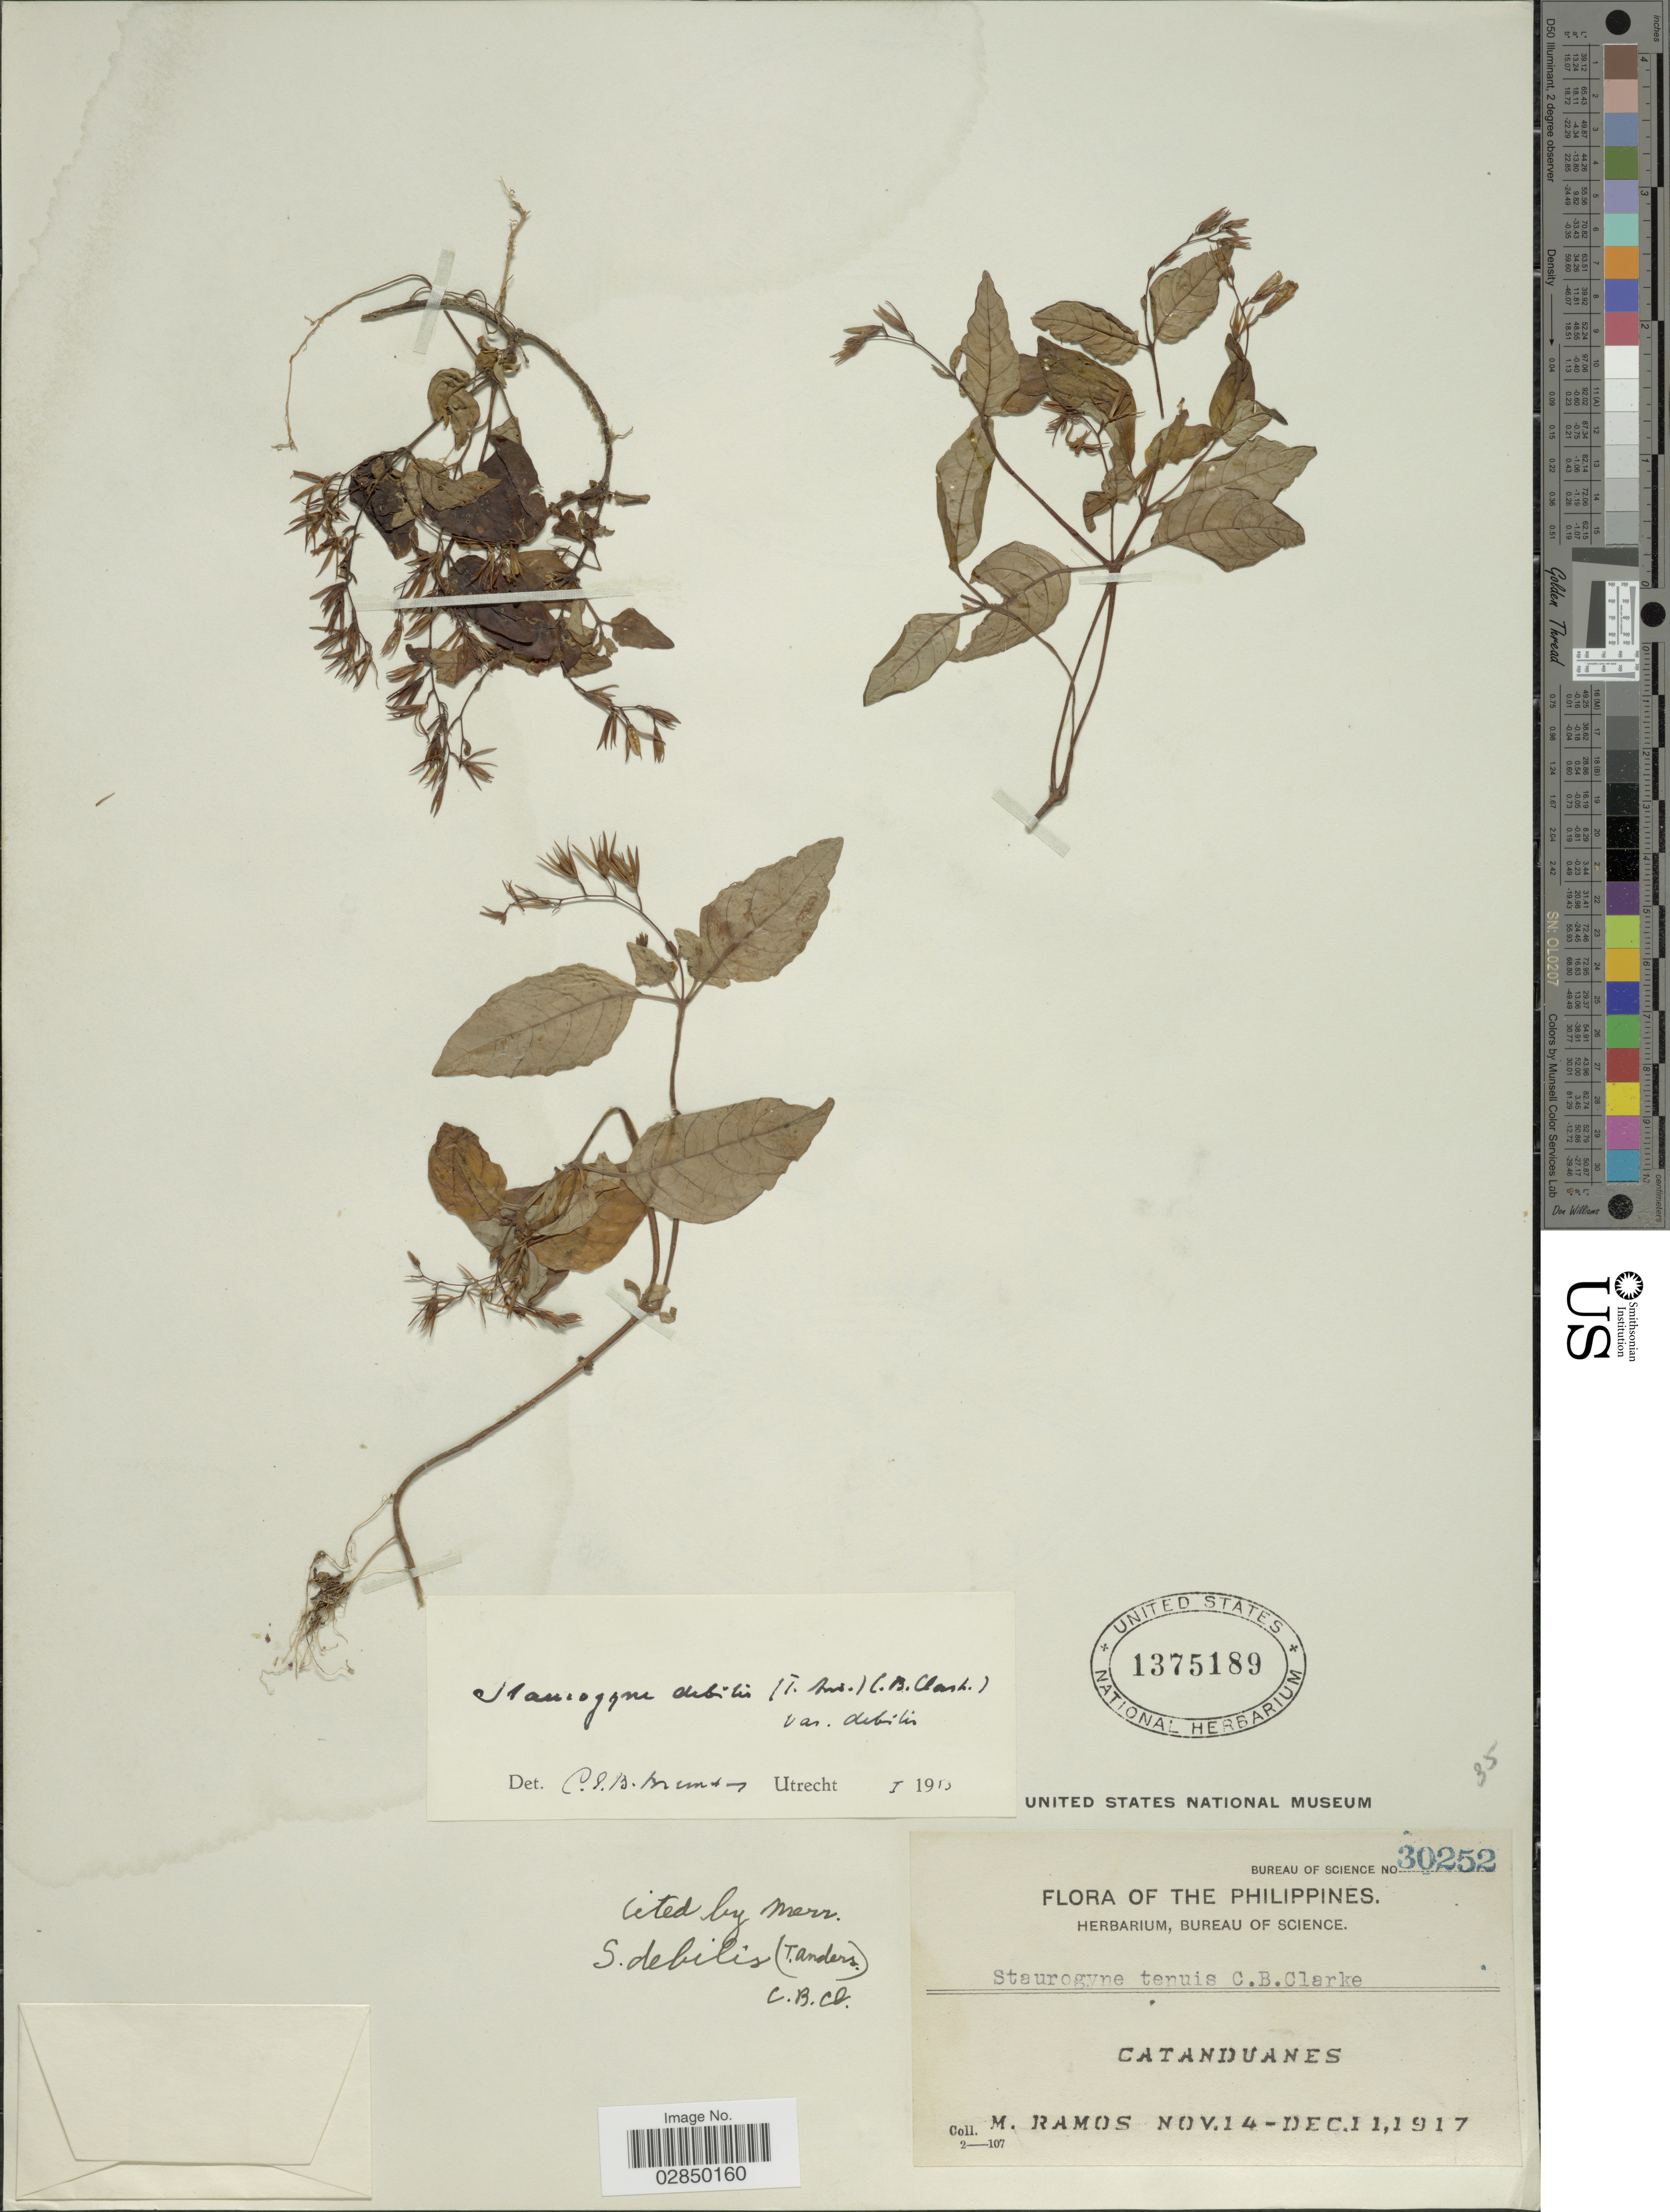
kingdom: Plantae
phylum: Tracheophyta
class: Magnoliopsida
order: Lamiales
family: Acanthaceae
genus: Staurogyne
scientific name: Staurogyne debilis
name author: (T. Anderson) C.B. Clarke ex Merr.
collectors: M. Ramos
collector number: Bureau of Science 30252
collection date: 1917-11-14/1917-12-11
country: Philippines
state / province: Bicol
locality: Catanduanes.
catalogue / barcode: US 1375189